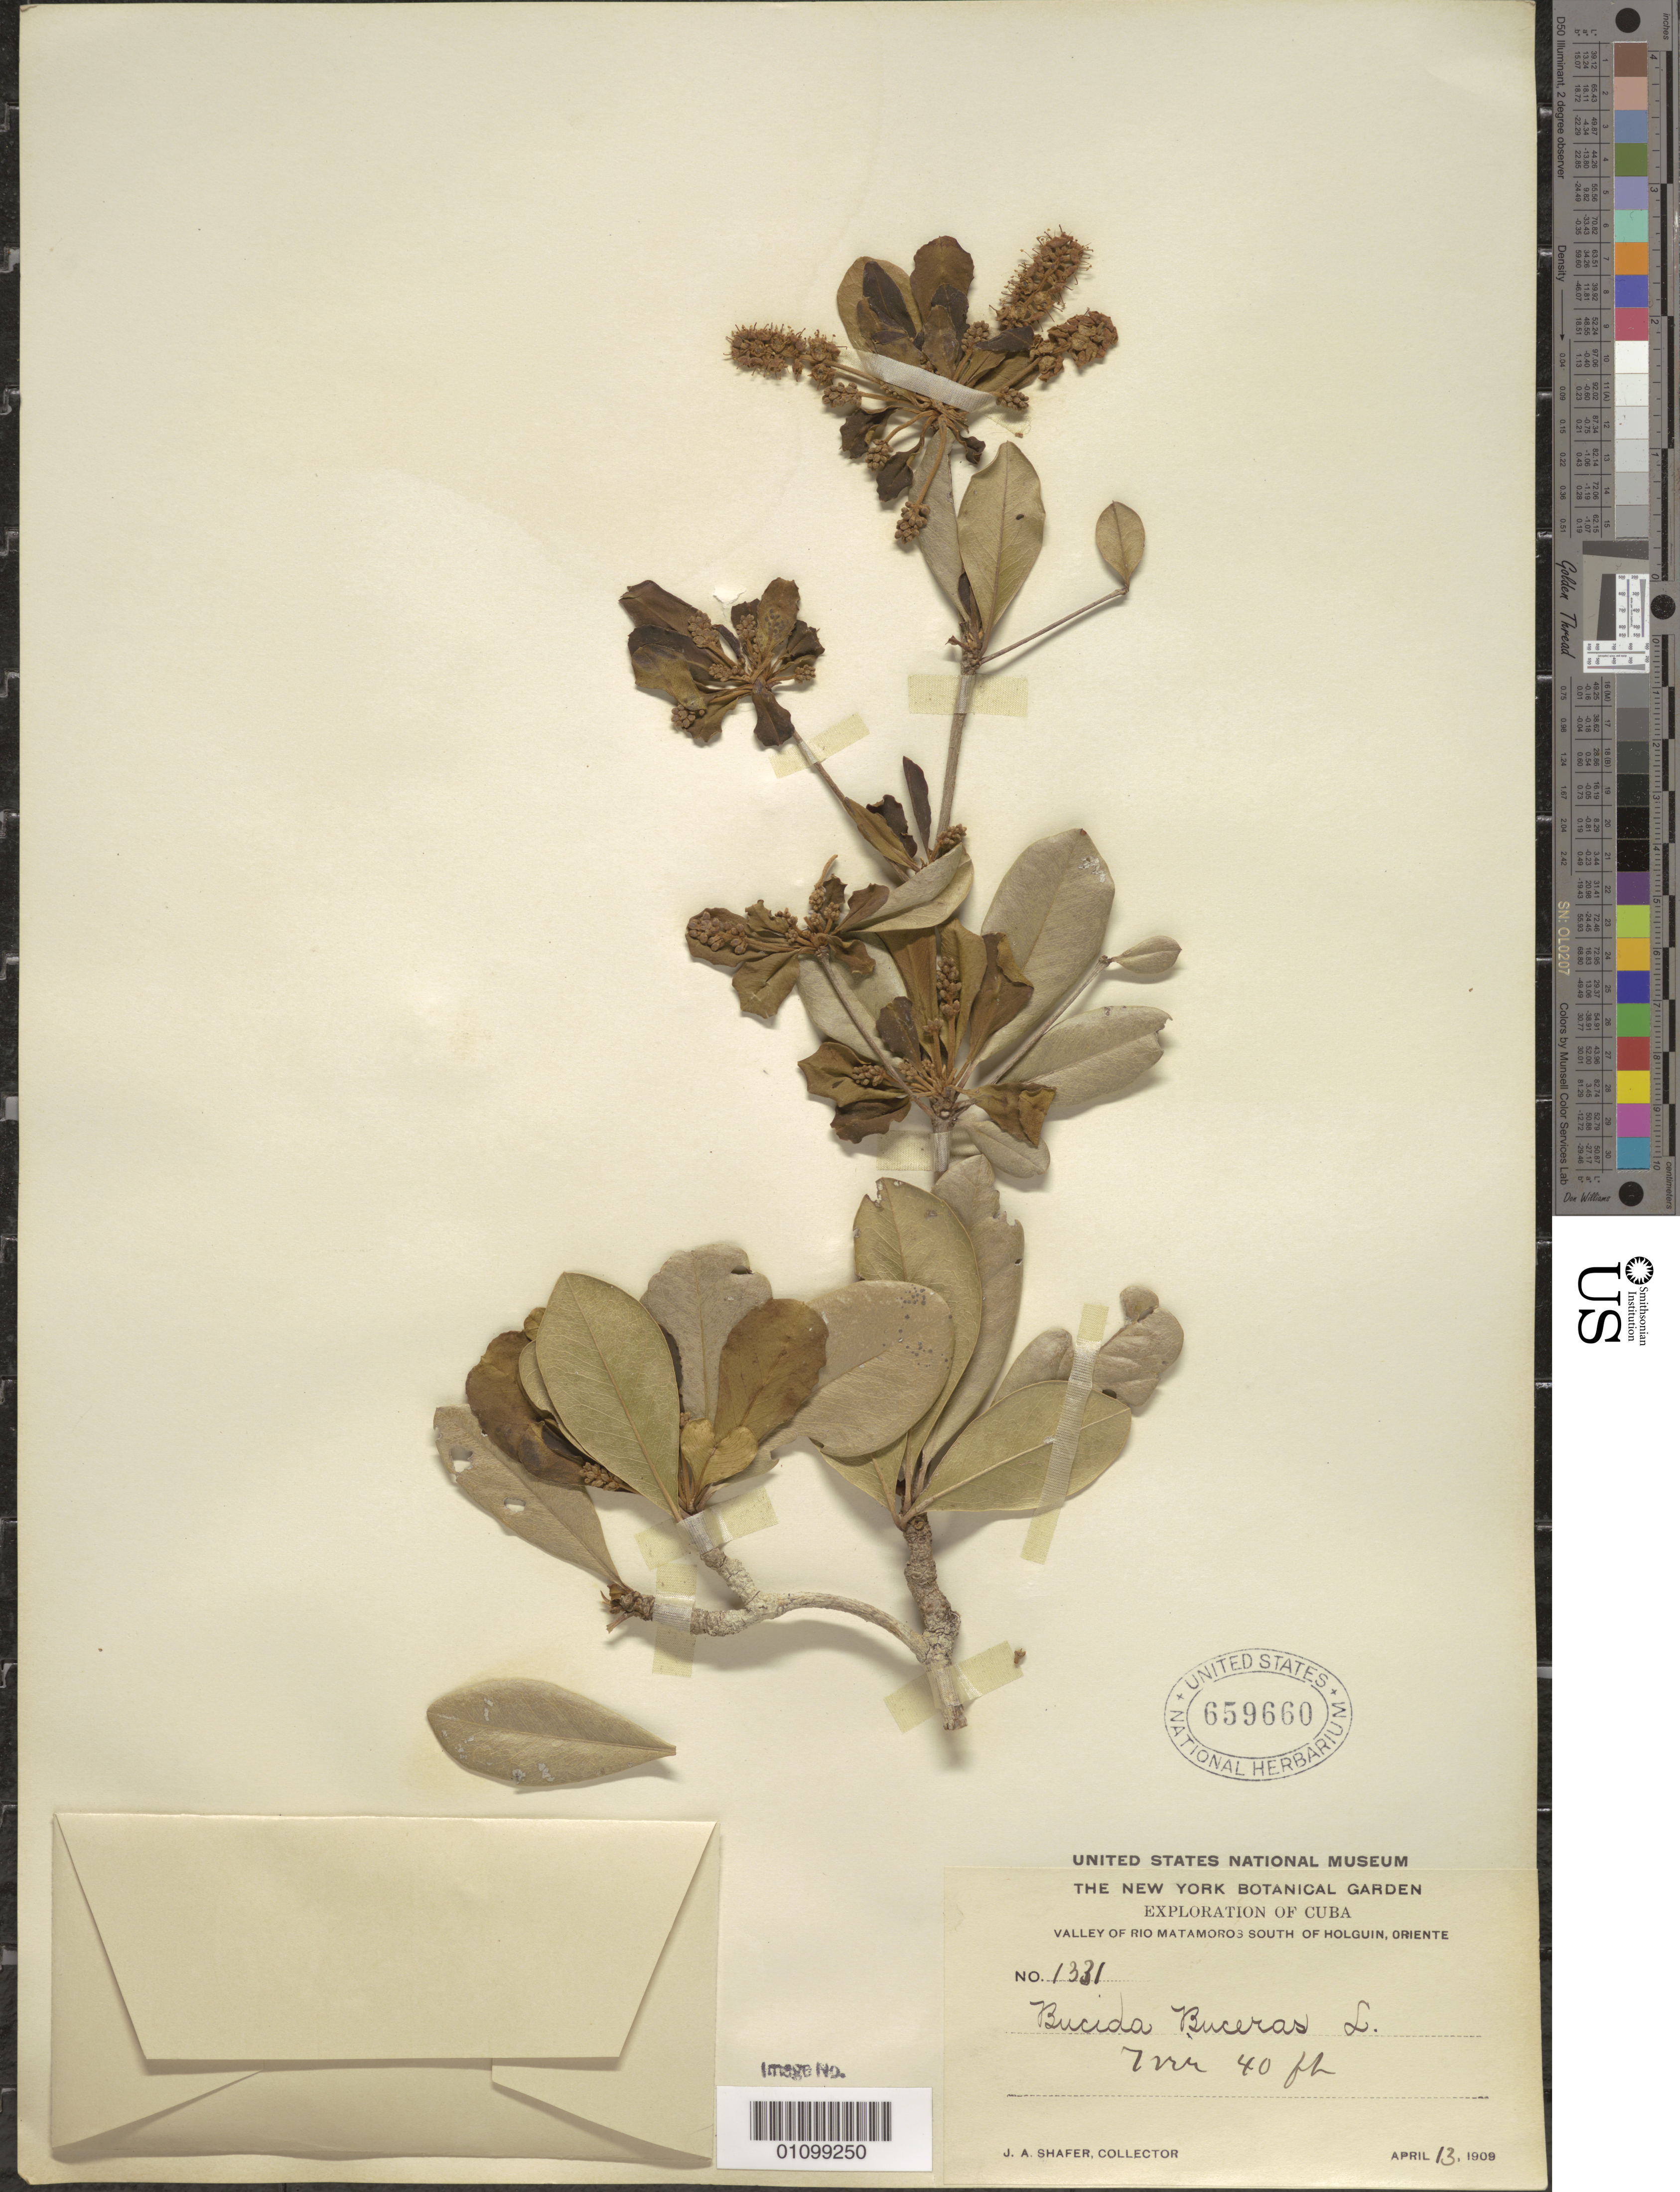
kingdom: Plantae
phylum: Tracheophyta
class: Magnoliopsida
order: Myrtales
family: Combretaceae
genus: Terminalia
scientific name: Terminalia buceras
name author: (L.) C. Wright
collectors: J. A. Shafer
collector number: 1331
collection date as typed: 13 Apr 1909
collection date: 1909-04-13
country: Cuba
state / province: Oriente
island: Cuba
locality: Trin 40 ft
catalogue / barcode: US 659660